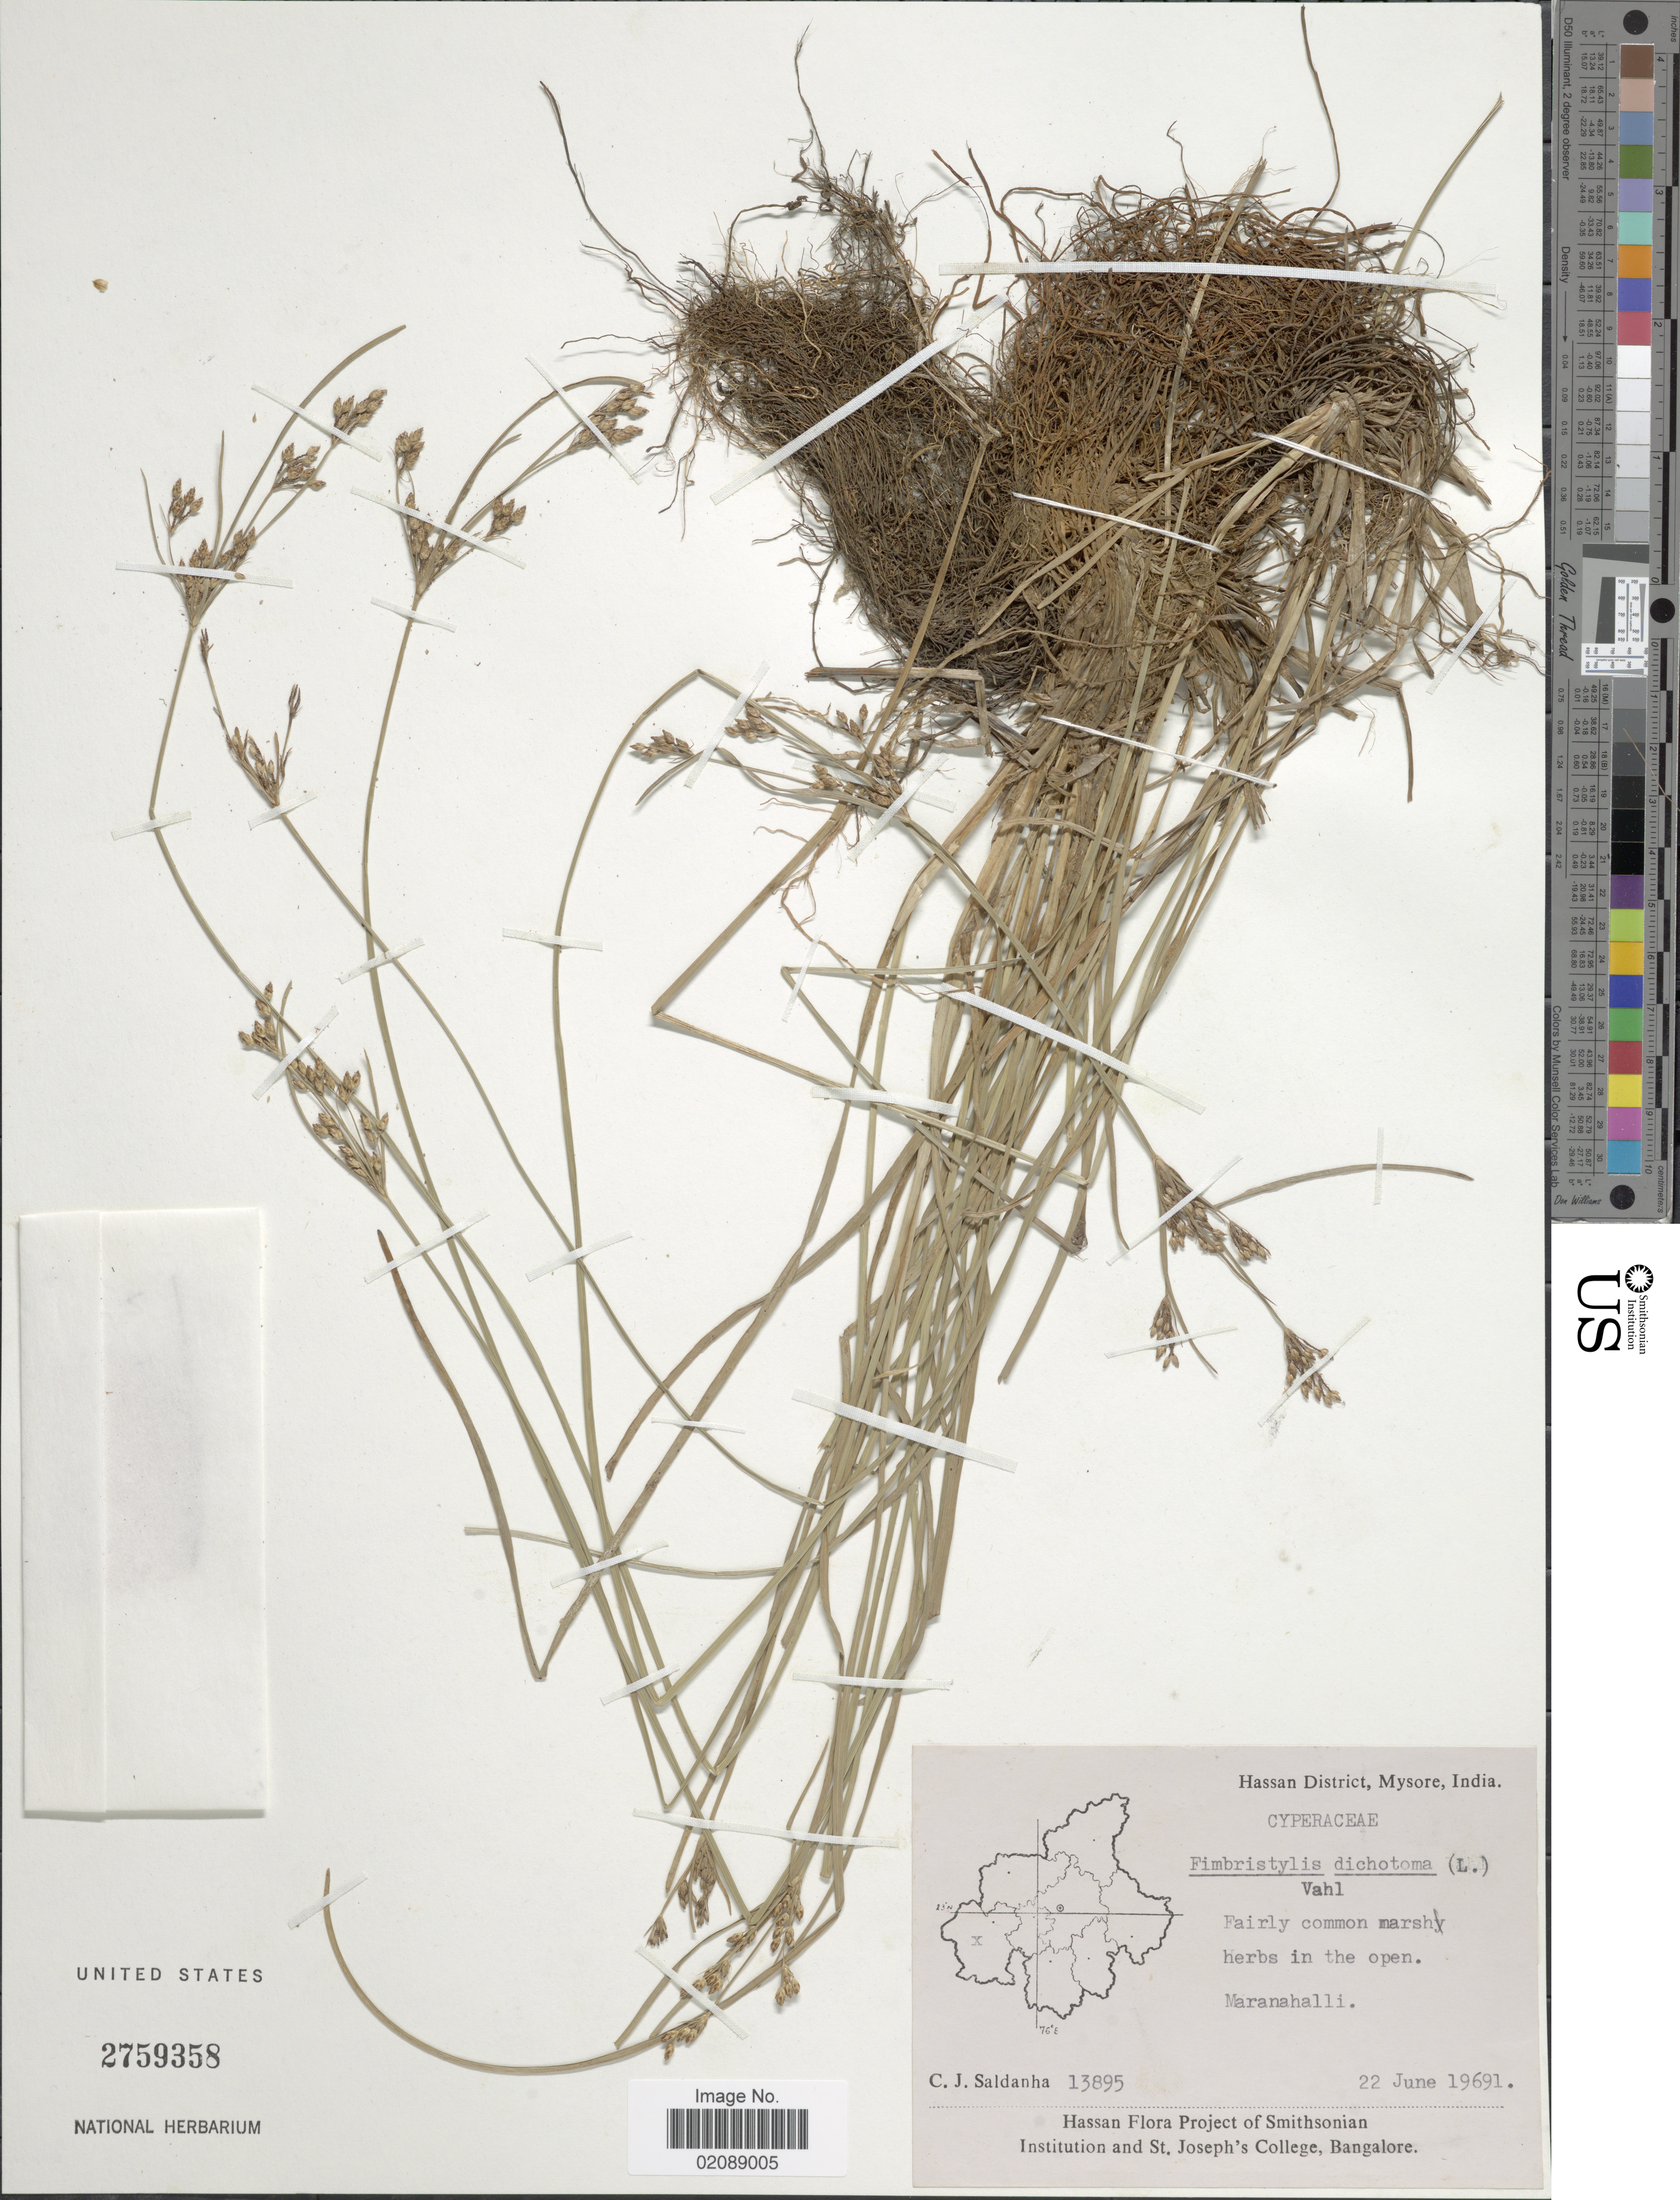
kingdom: Plantae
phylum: Tracheophyta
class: Liliopsida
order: Poales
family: Cyperaceae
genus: Fimbristylis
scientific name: Fimbristylis dichotoma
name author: (L.) Vahl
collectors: C. J. Saldanha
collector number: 13895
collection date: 1969-06-22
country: India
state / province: Karnataka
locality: Hassan District, Mysore, Fairly common marsh herbs in the open, Maranahalli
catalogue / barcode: US 2759358